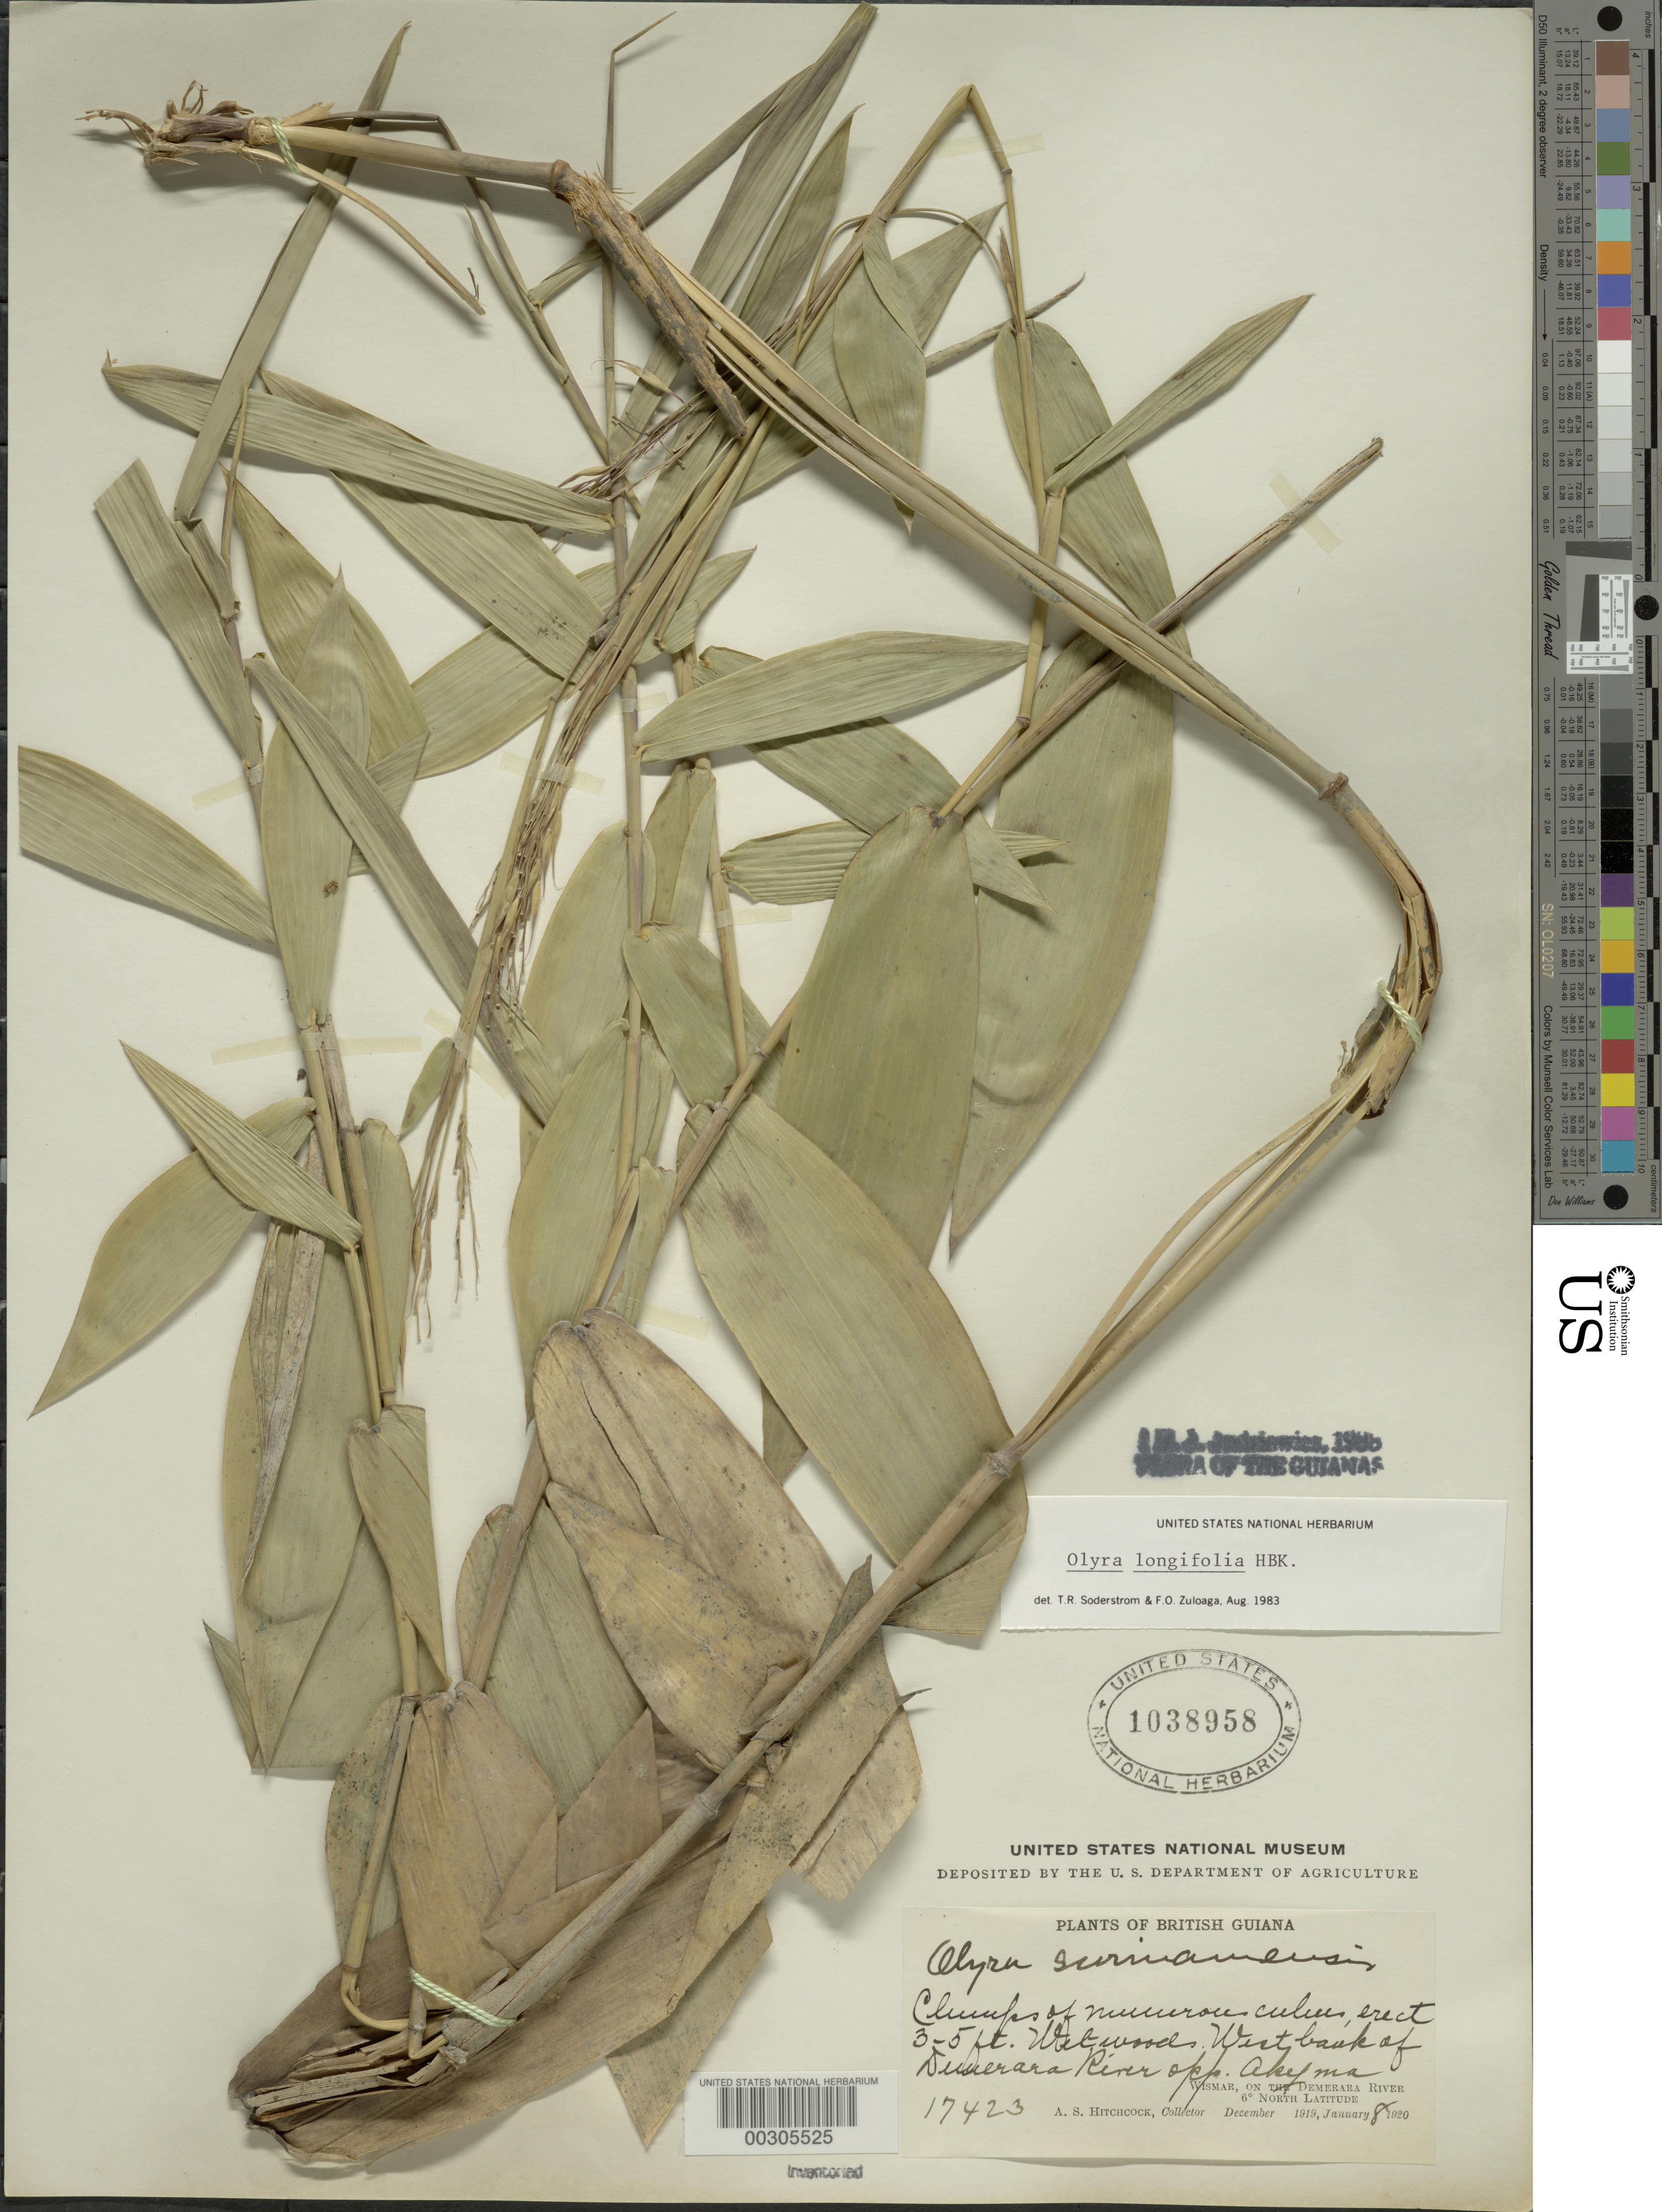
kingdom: Plantae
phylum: Tracheophyta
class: Liliopsida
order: Poales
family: Poaceae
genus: Olyra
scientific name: Olyra longifolia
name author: Kunth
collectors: A. S. Hitchcock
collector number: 17423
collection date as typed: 08 Jan 1920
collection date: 1920-01-08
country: Guyana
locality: Demerara river, Wismar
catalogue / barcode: US 1038958